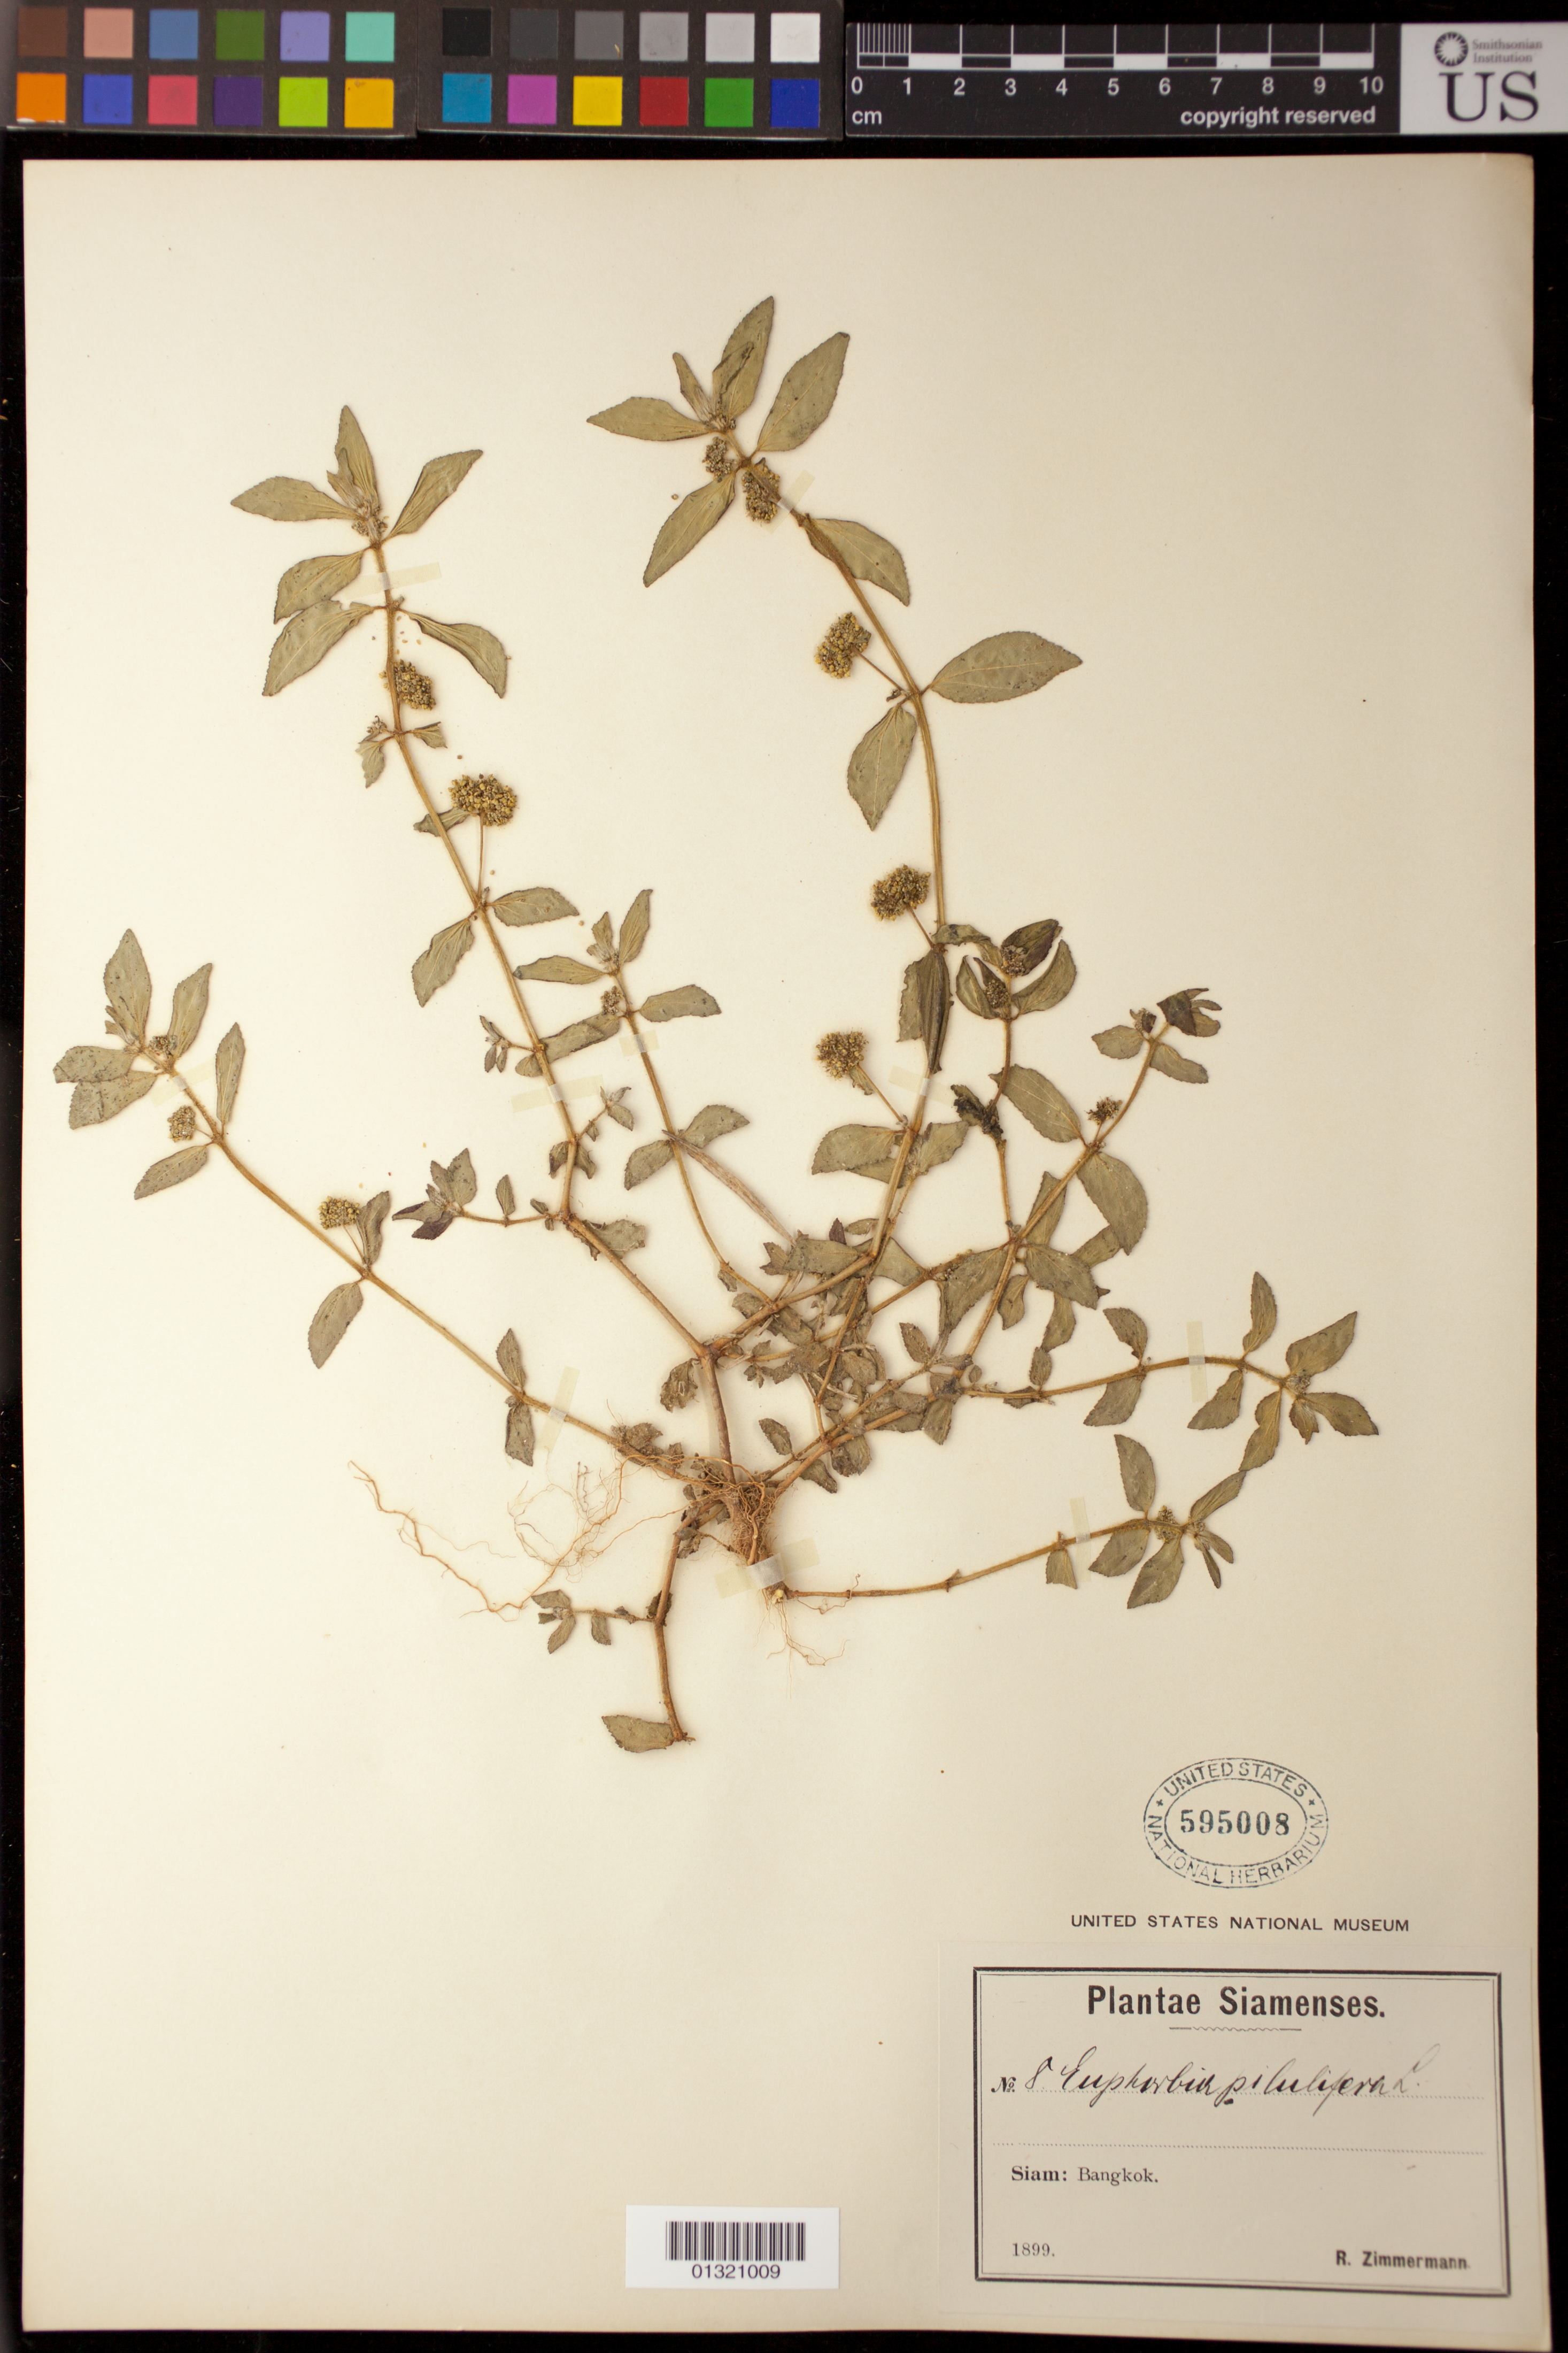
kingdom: Plantae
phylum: Tracheophyta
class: Magnoliopsida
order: Malpighiales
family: Euphorbiaceae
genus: Euphorbia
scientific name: Euphorbia hirta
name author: L.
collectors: R. Zimmermann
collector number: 8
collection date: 1899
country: Thailand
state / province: Bangkok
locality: Bangkok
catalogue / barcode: US 595008